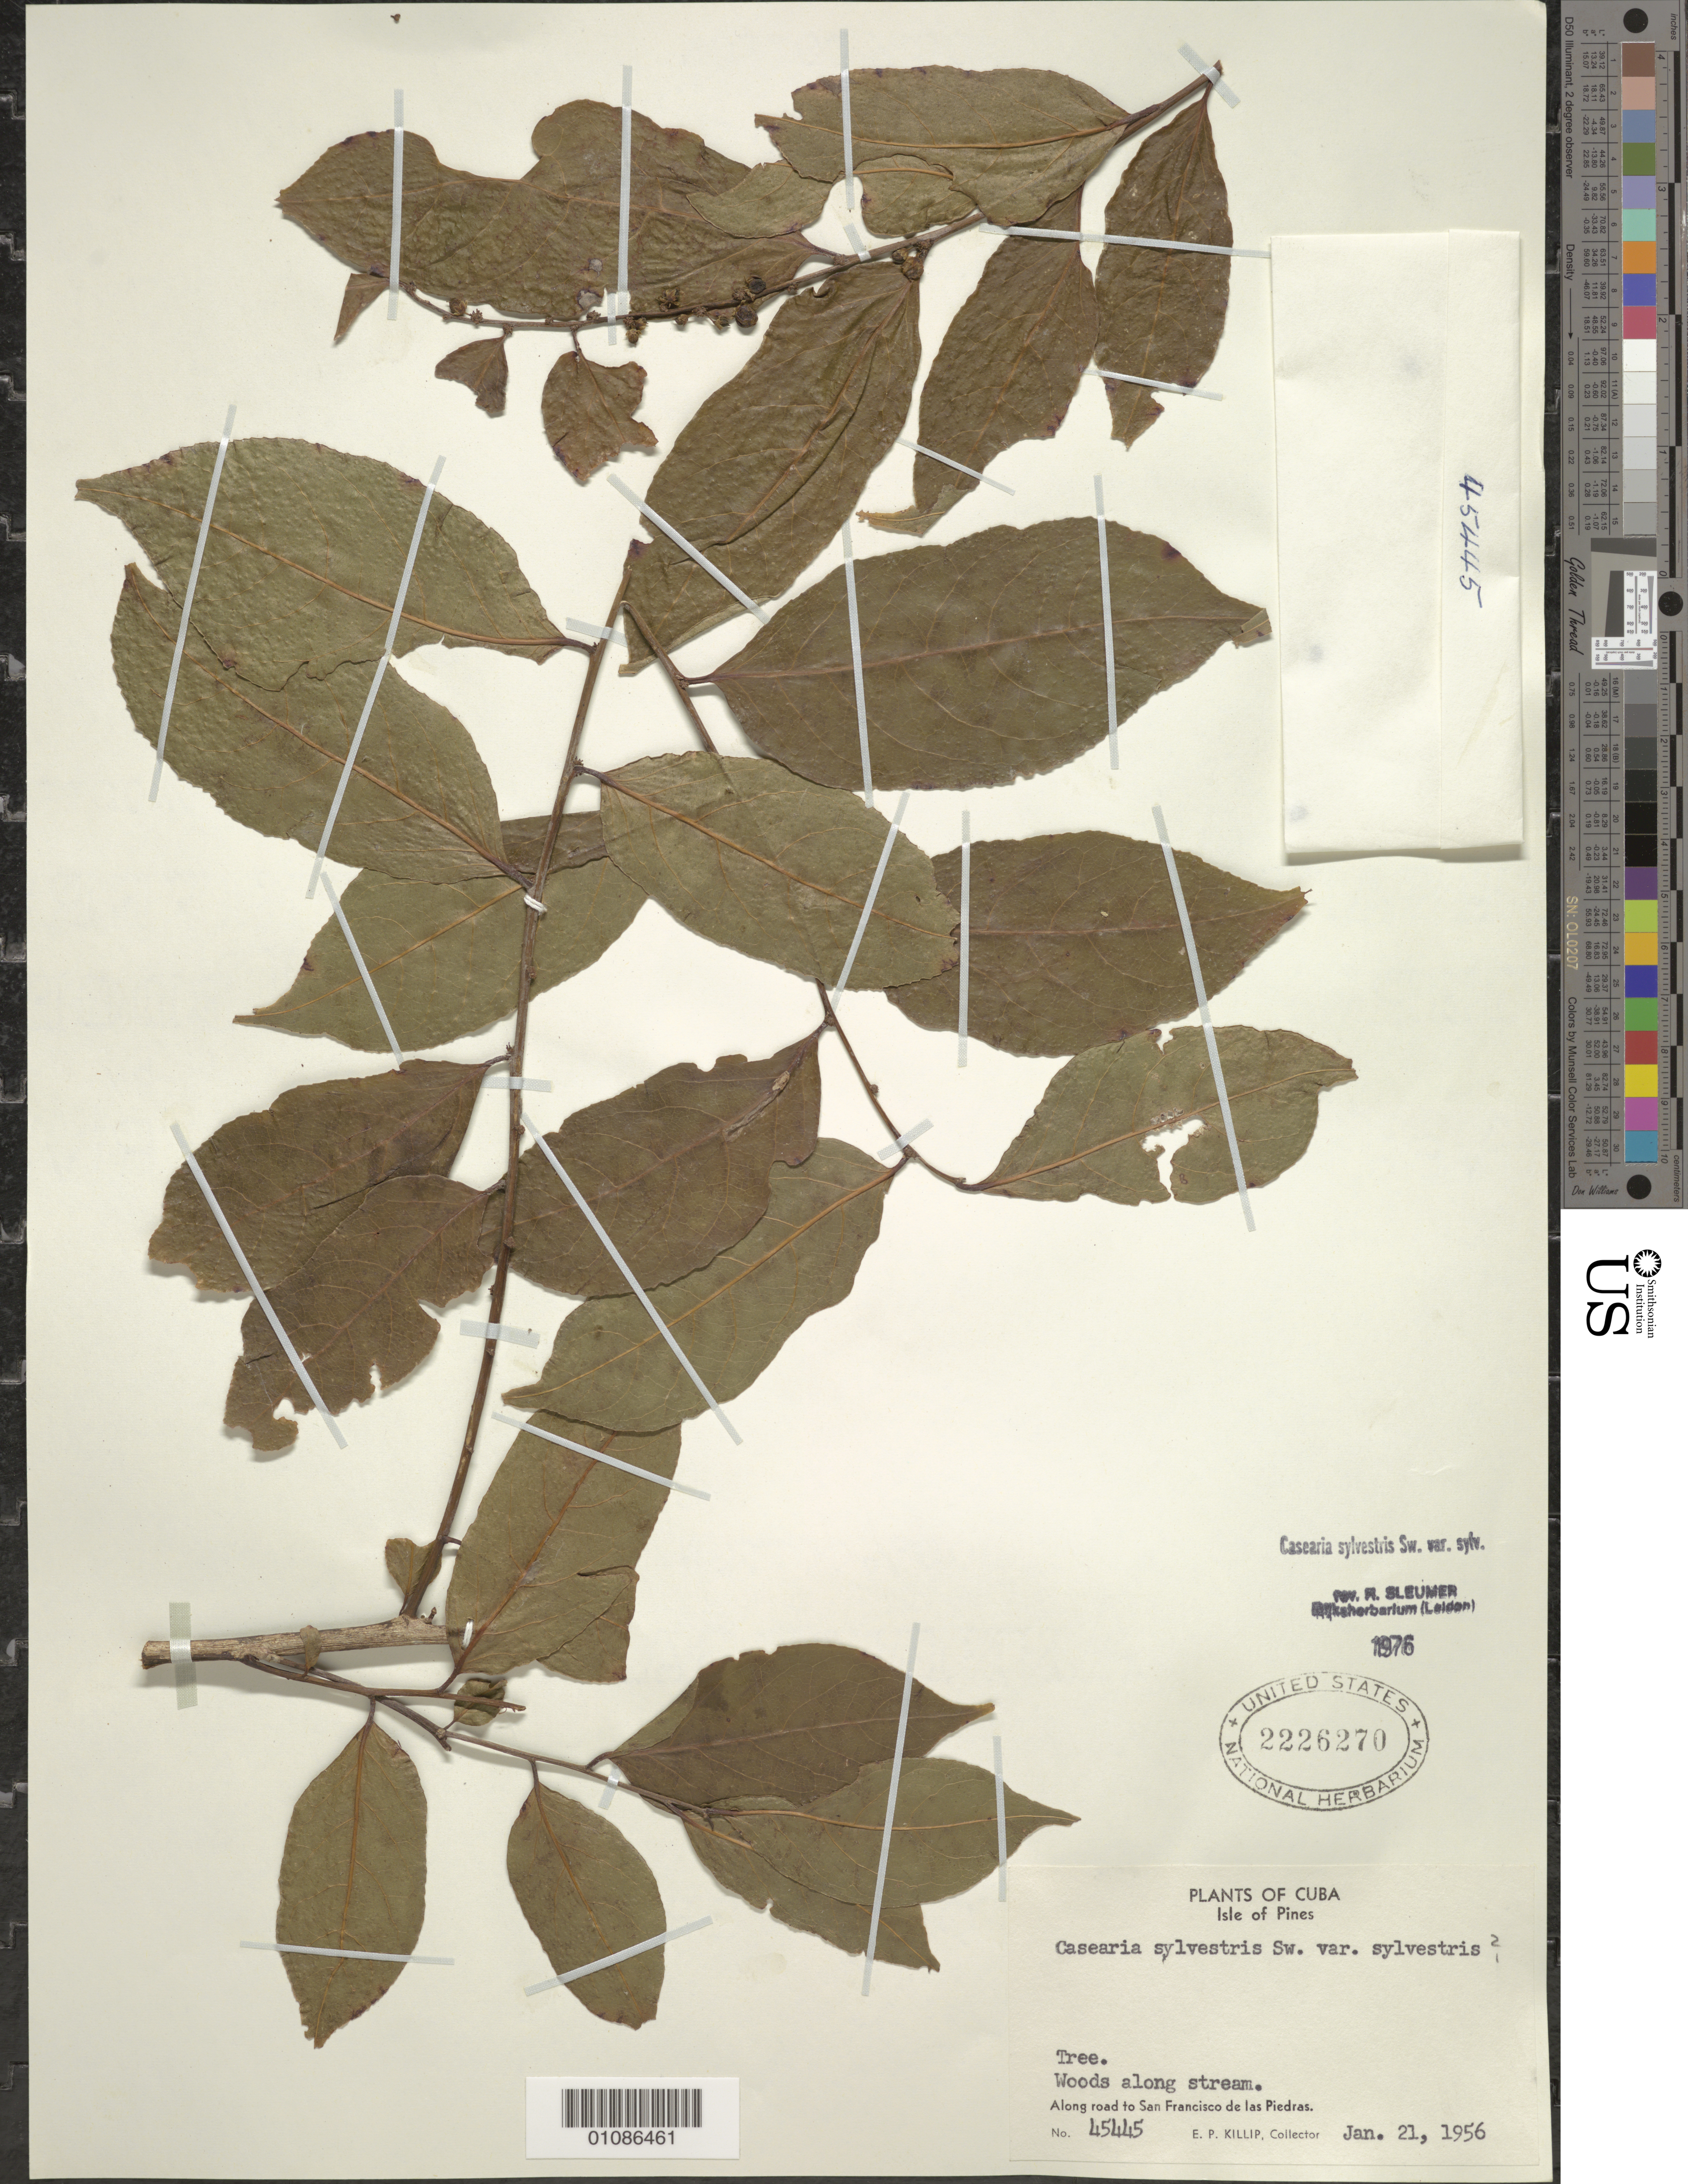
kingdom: Plantae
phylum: Tracheophyta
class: Magnoliopsida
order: Malpighiales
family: Salicaceae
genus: Casearia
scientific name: Casearia sylvestris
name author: Sw.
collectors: E. P. Killip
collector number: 45445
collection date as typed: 21 Jan 1956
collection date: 1956-01-21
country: Cuba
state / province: Isla de La Juventud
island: Isla de la Juventud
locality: Isle of Pines, Along road to San Francisco de las Piedras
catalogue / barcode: US 2226270